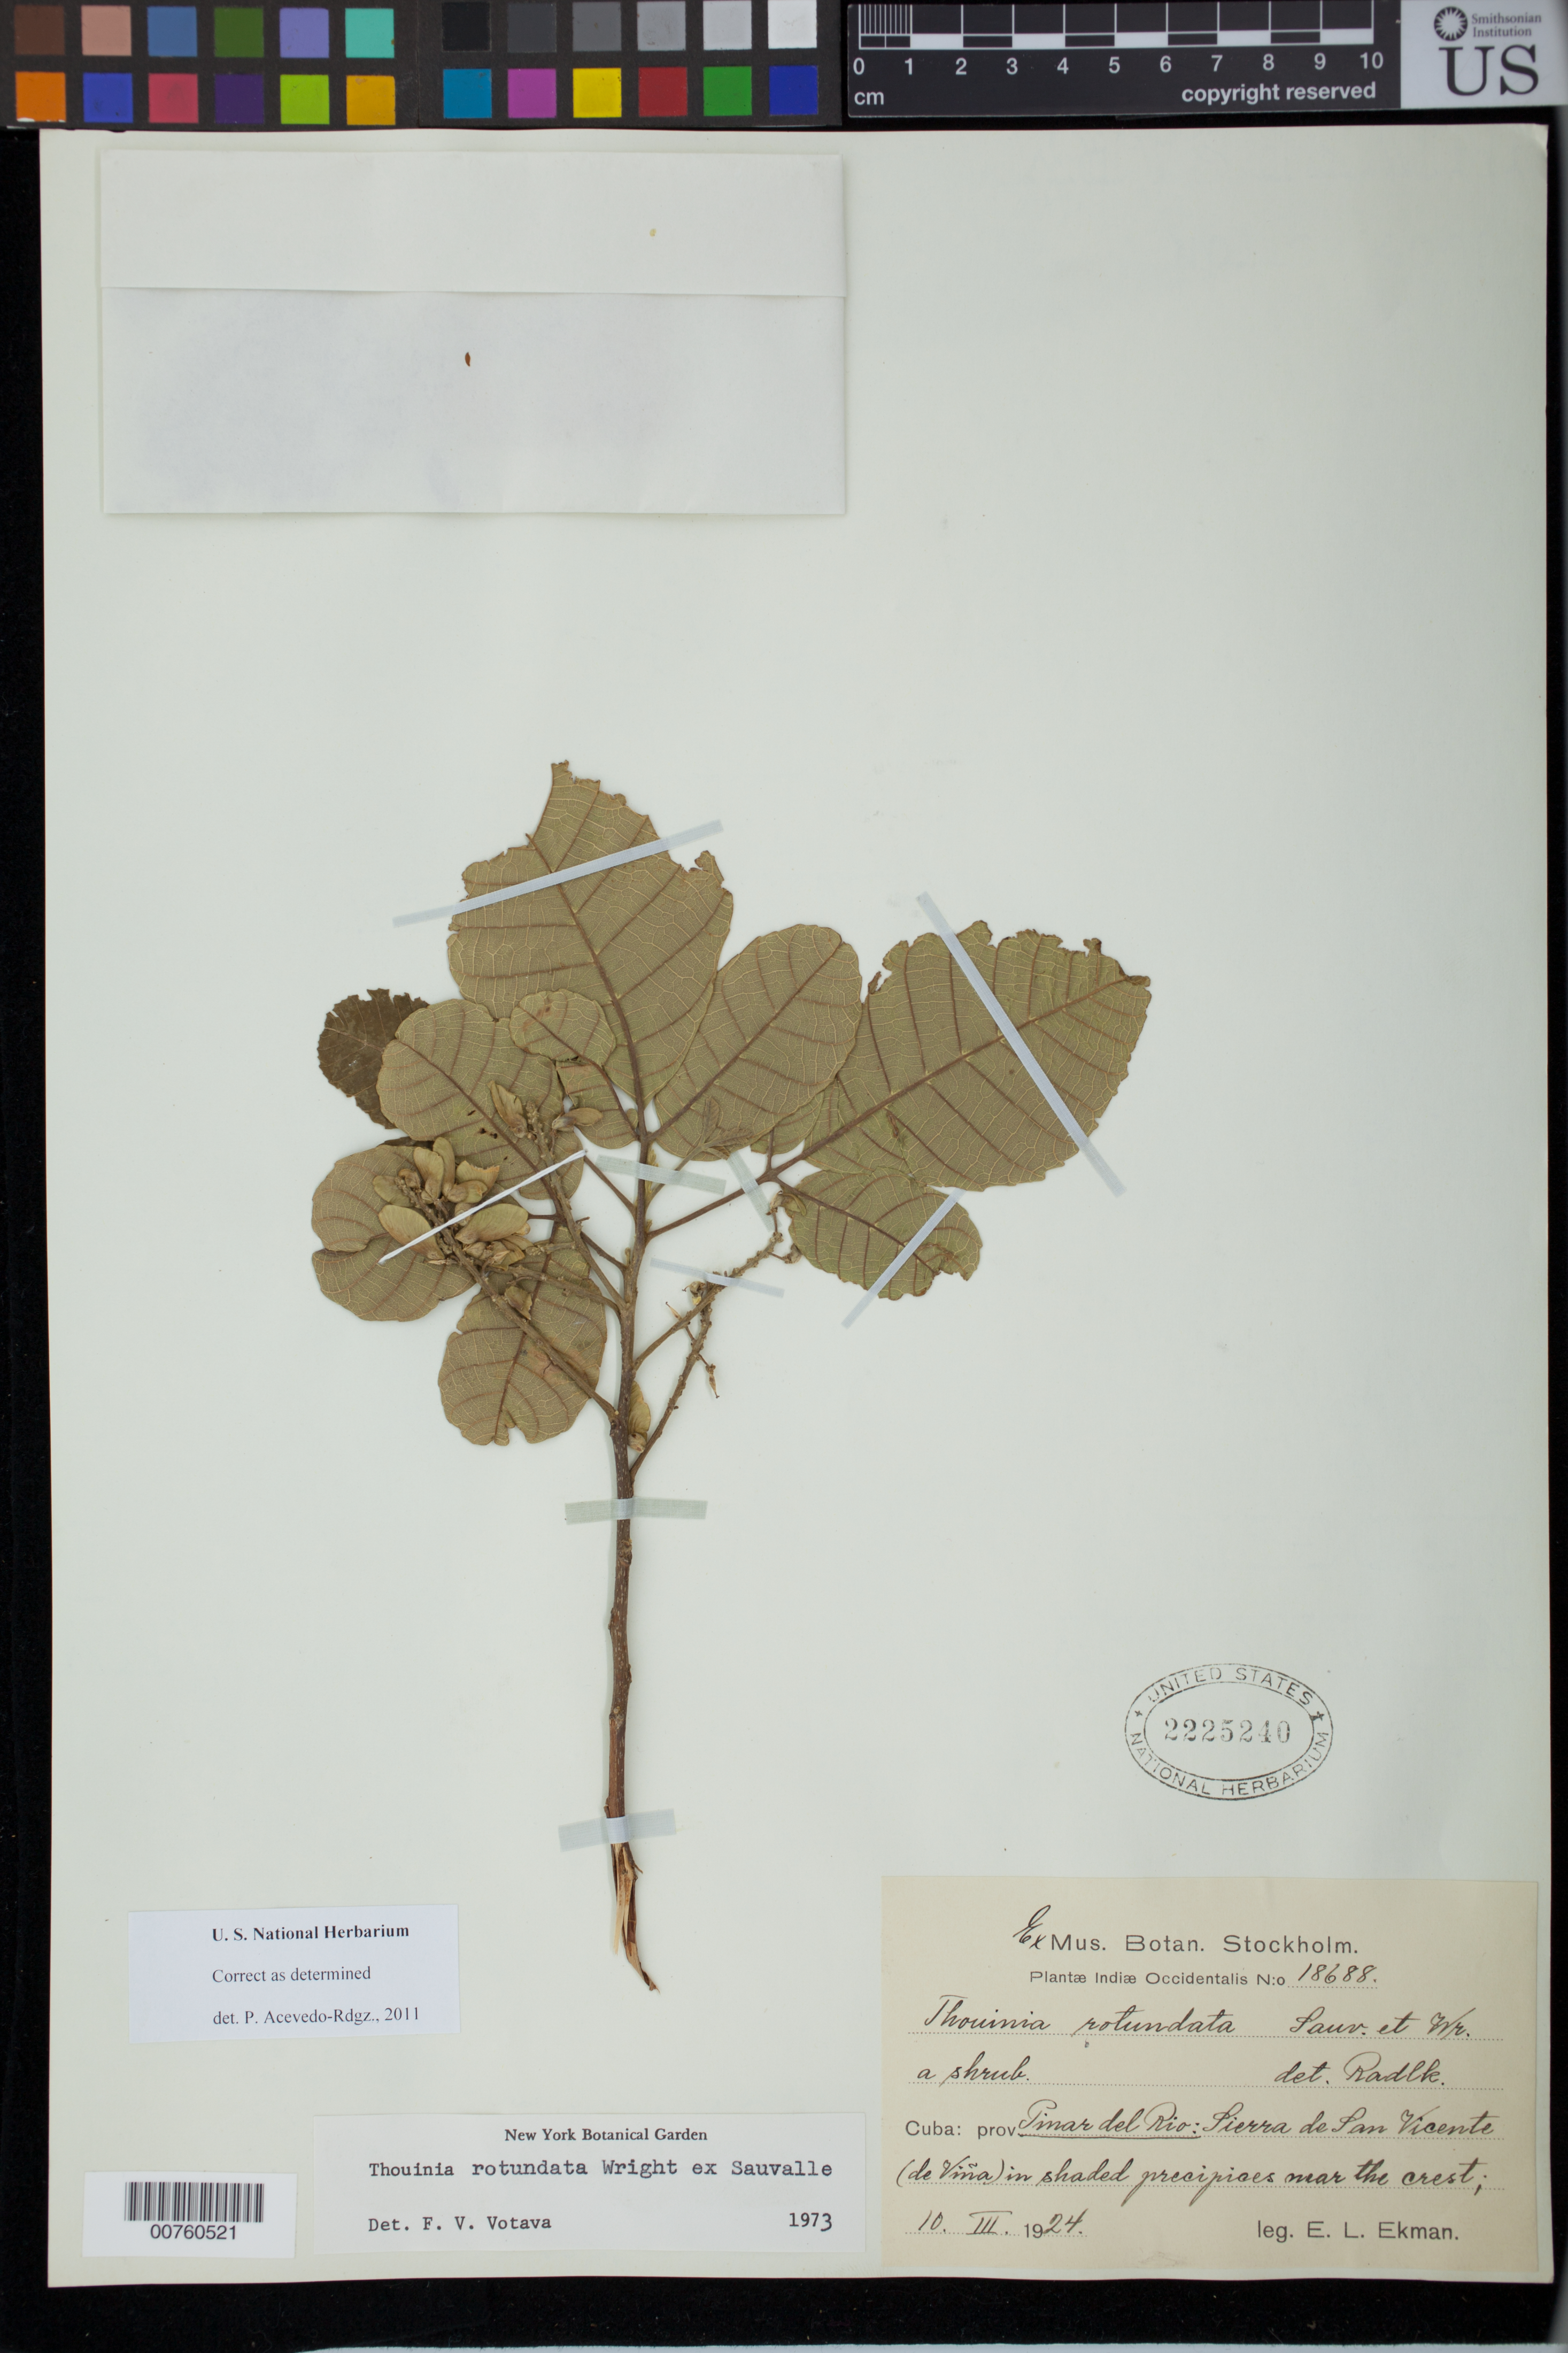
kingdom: Plantae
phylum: Tracheophyta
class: Magnoliopsida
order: Sapindales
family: Sapindaceae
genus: Thouinia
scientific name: Thouinia rotundata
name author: C. Wright in Sauvalle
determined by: Votava, Frank V.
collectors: E. L. Ekman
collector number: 18688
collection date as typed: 10 Mar 1924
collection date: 1924-03-10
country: Cuba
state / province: Pinar del Río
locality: Sierra de San Vicente (de Viña).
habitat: In shaded precipiaes near the crest.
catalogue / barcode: US 2225240